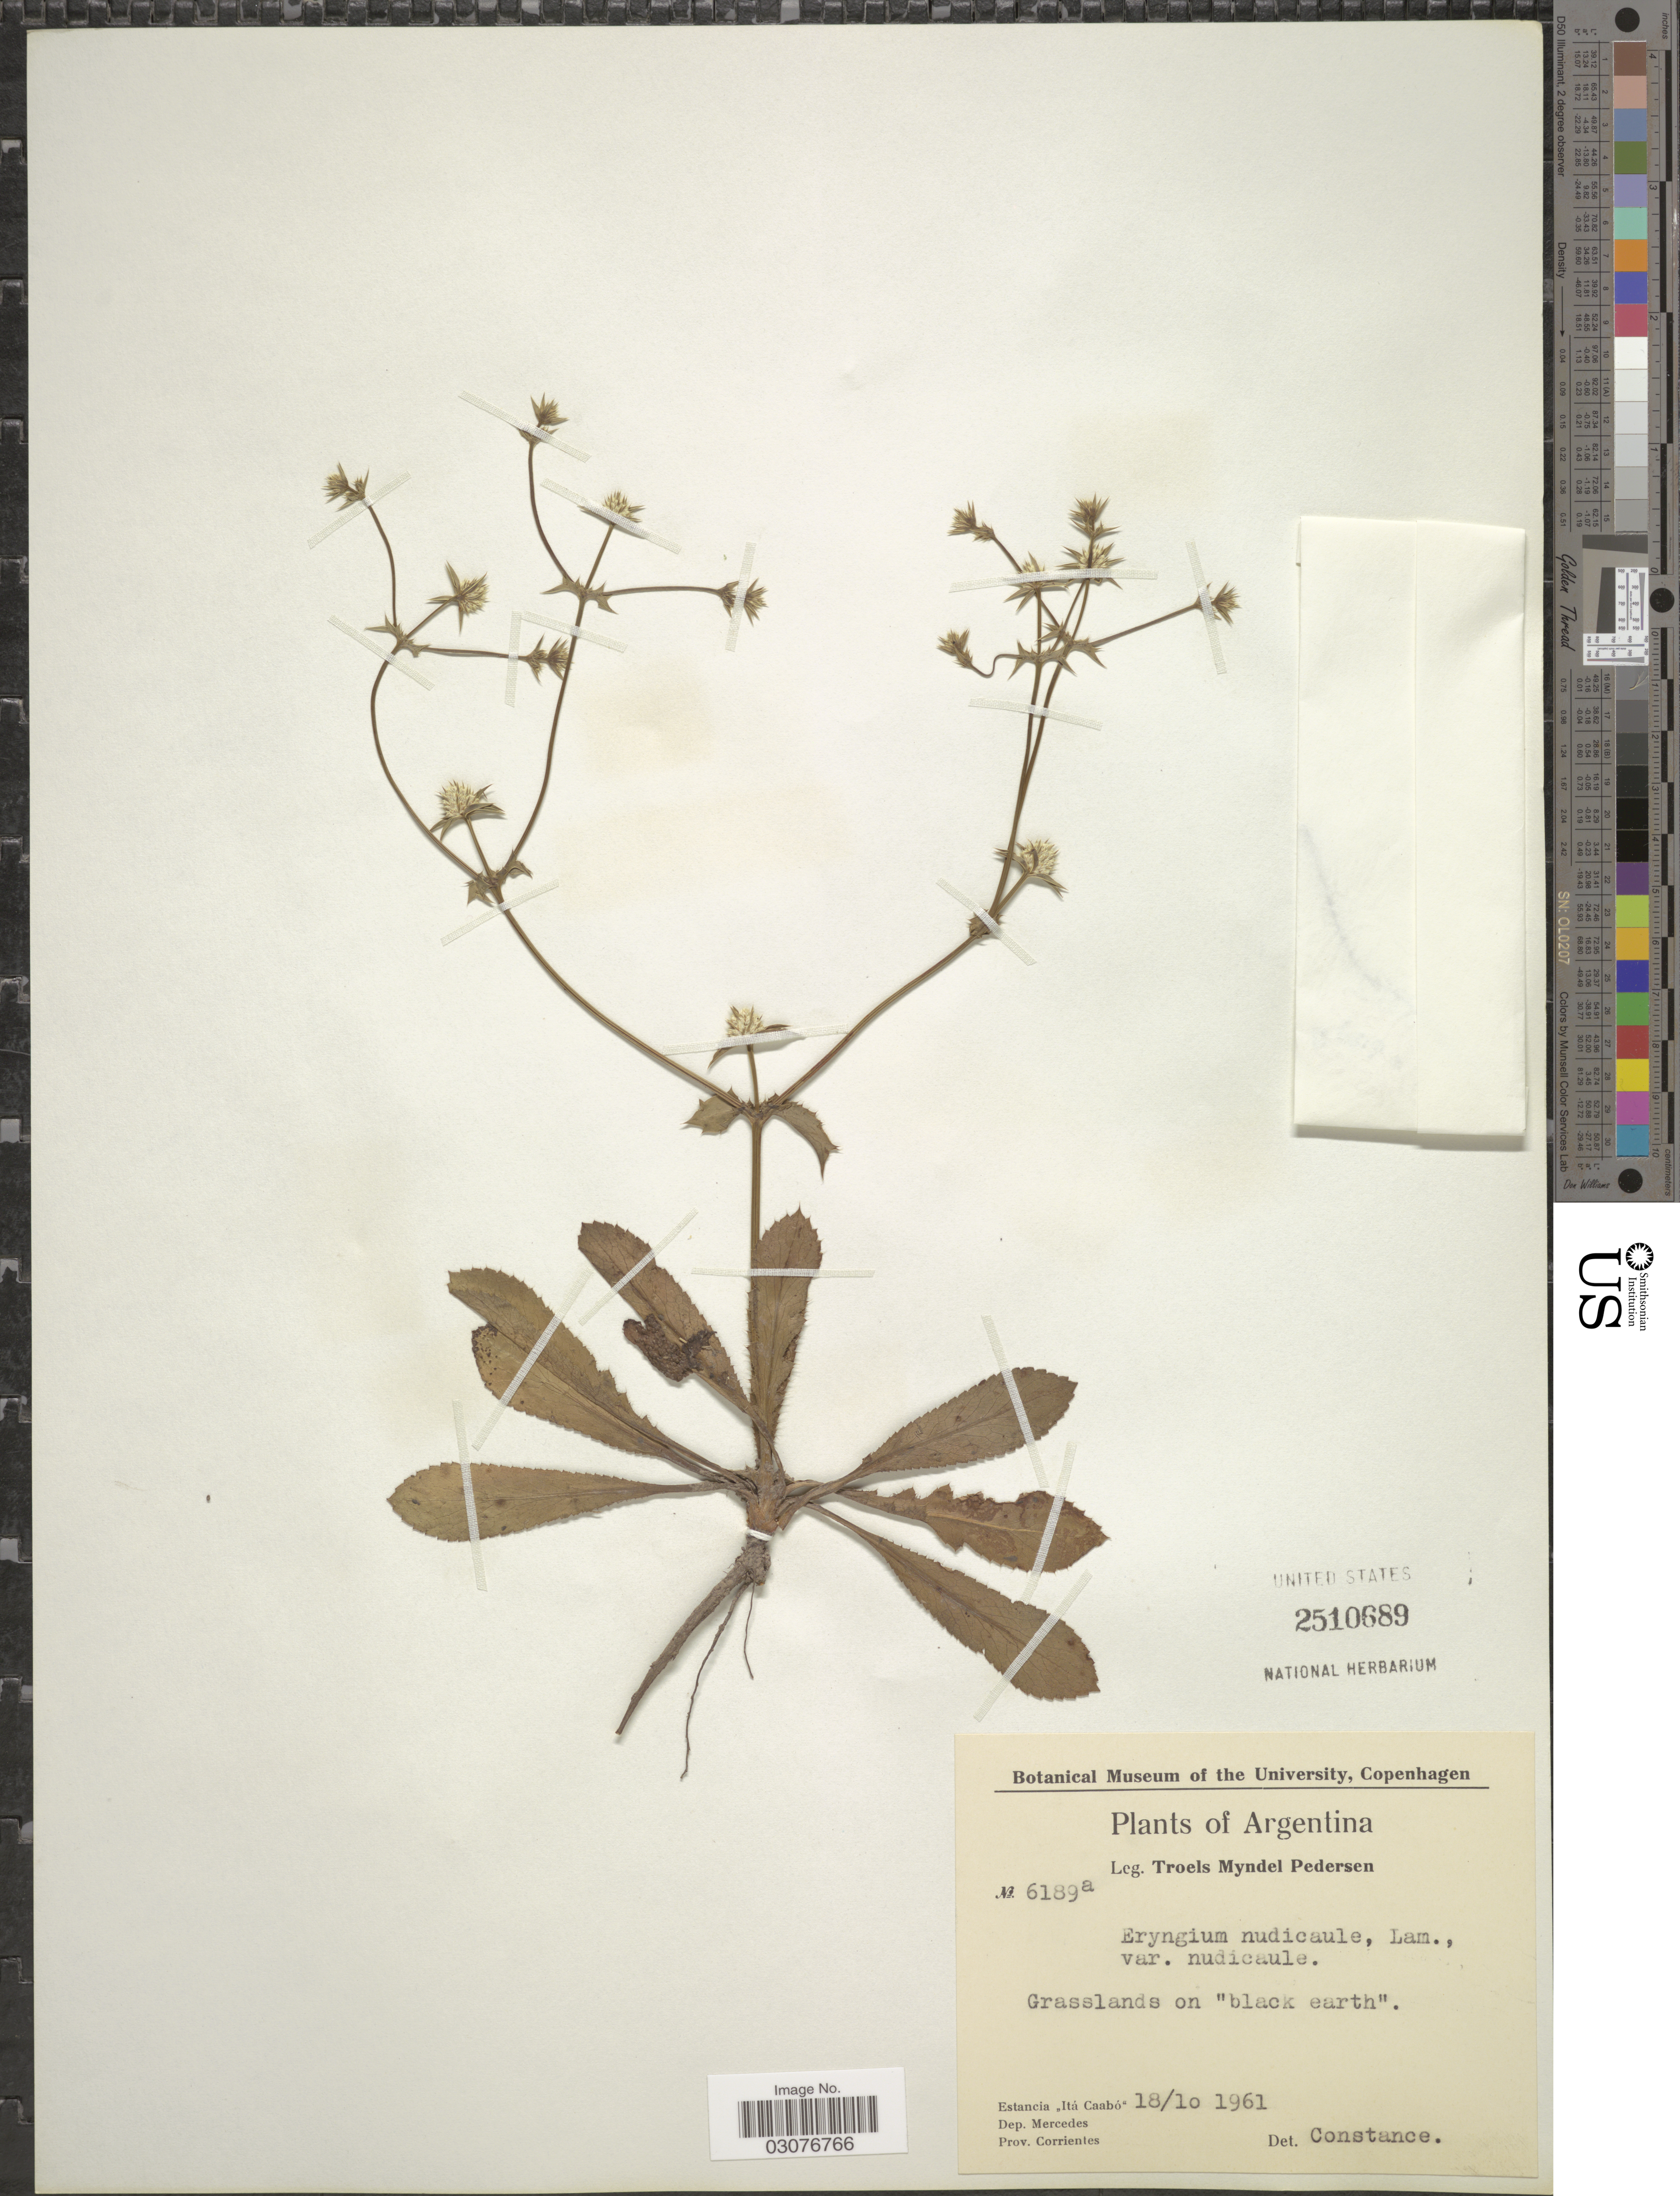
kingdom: Plantae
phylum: Tracheophyta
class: Magnoliopsida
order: Apiales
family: Apiaceae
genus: Eryngium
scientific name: Eryngium nudicaule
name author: Lam.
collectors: T. Pederson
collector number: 6189a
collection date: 1961-10-18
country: Argentina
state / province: Corrientes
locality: Estancia "Itá Caabó", Dep. Mercedes, Prov. Corrientes.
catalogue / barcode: US 2510689